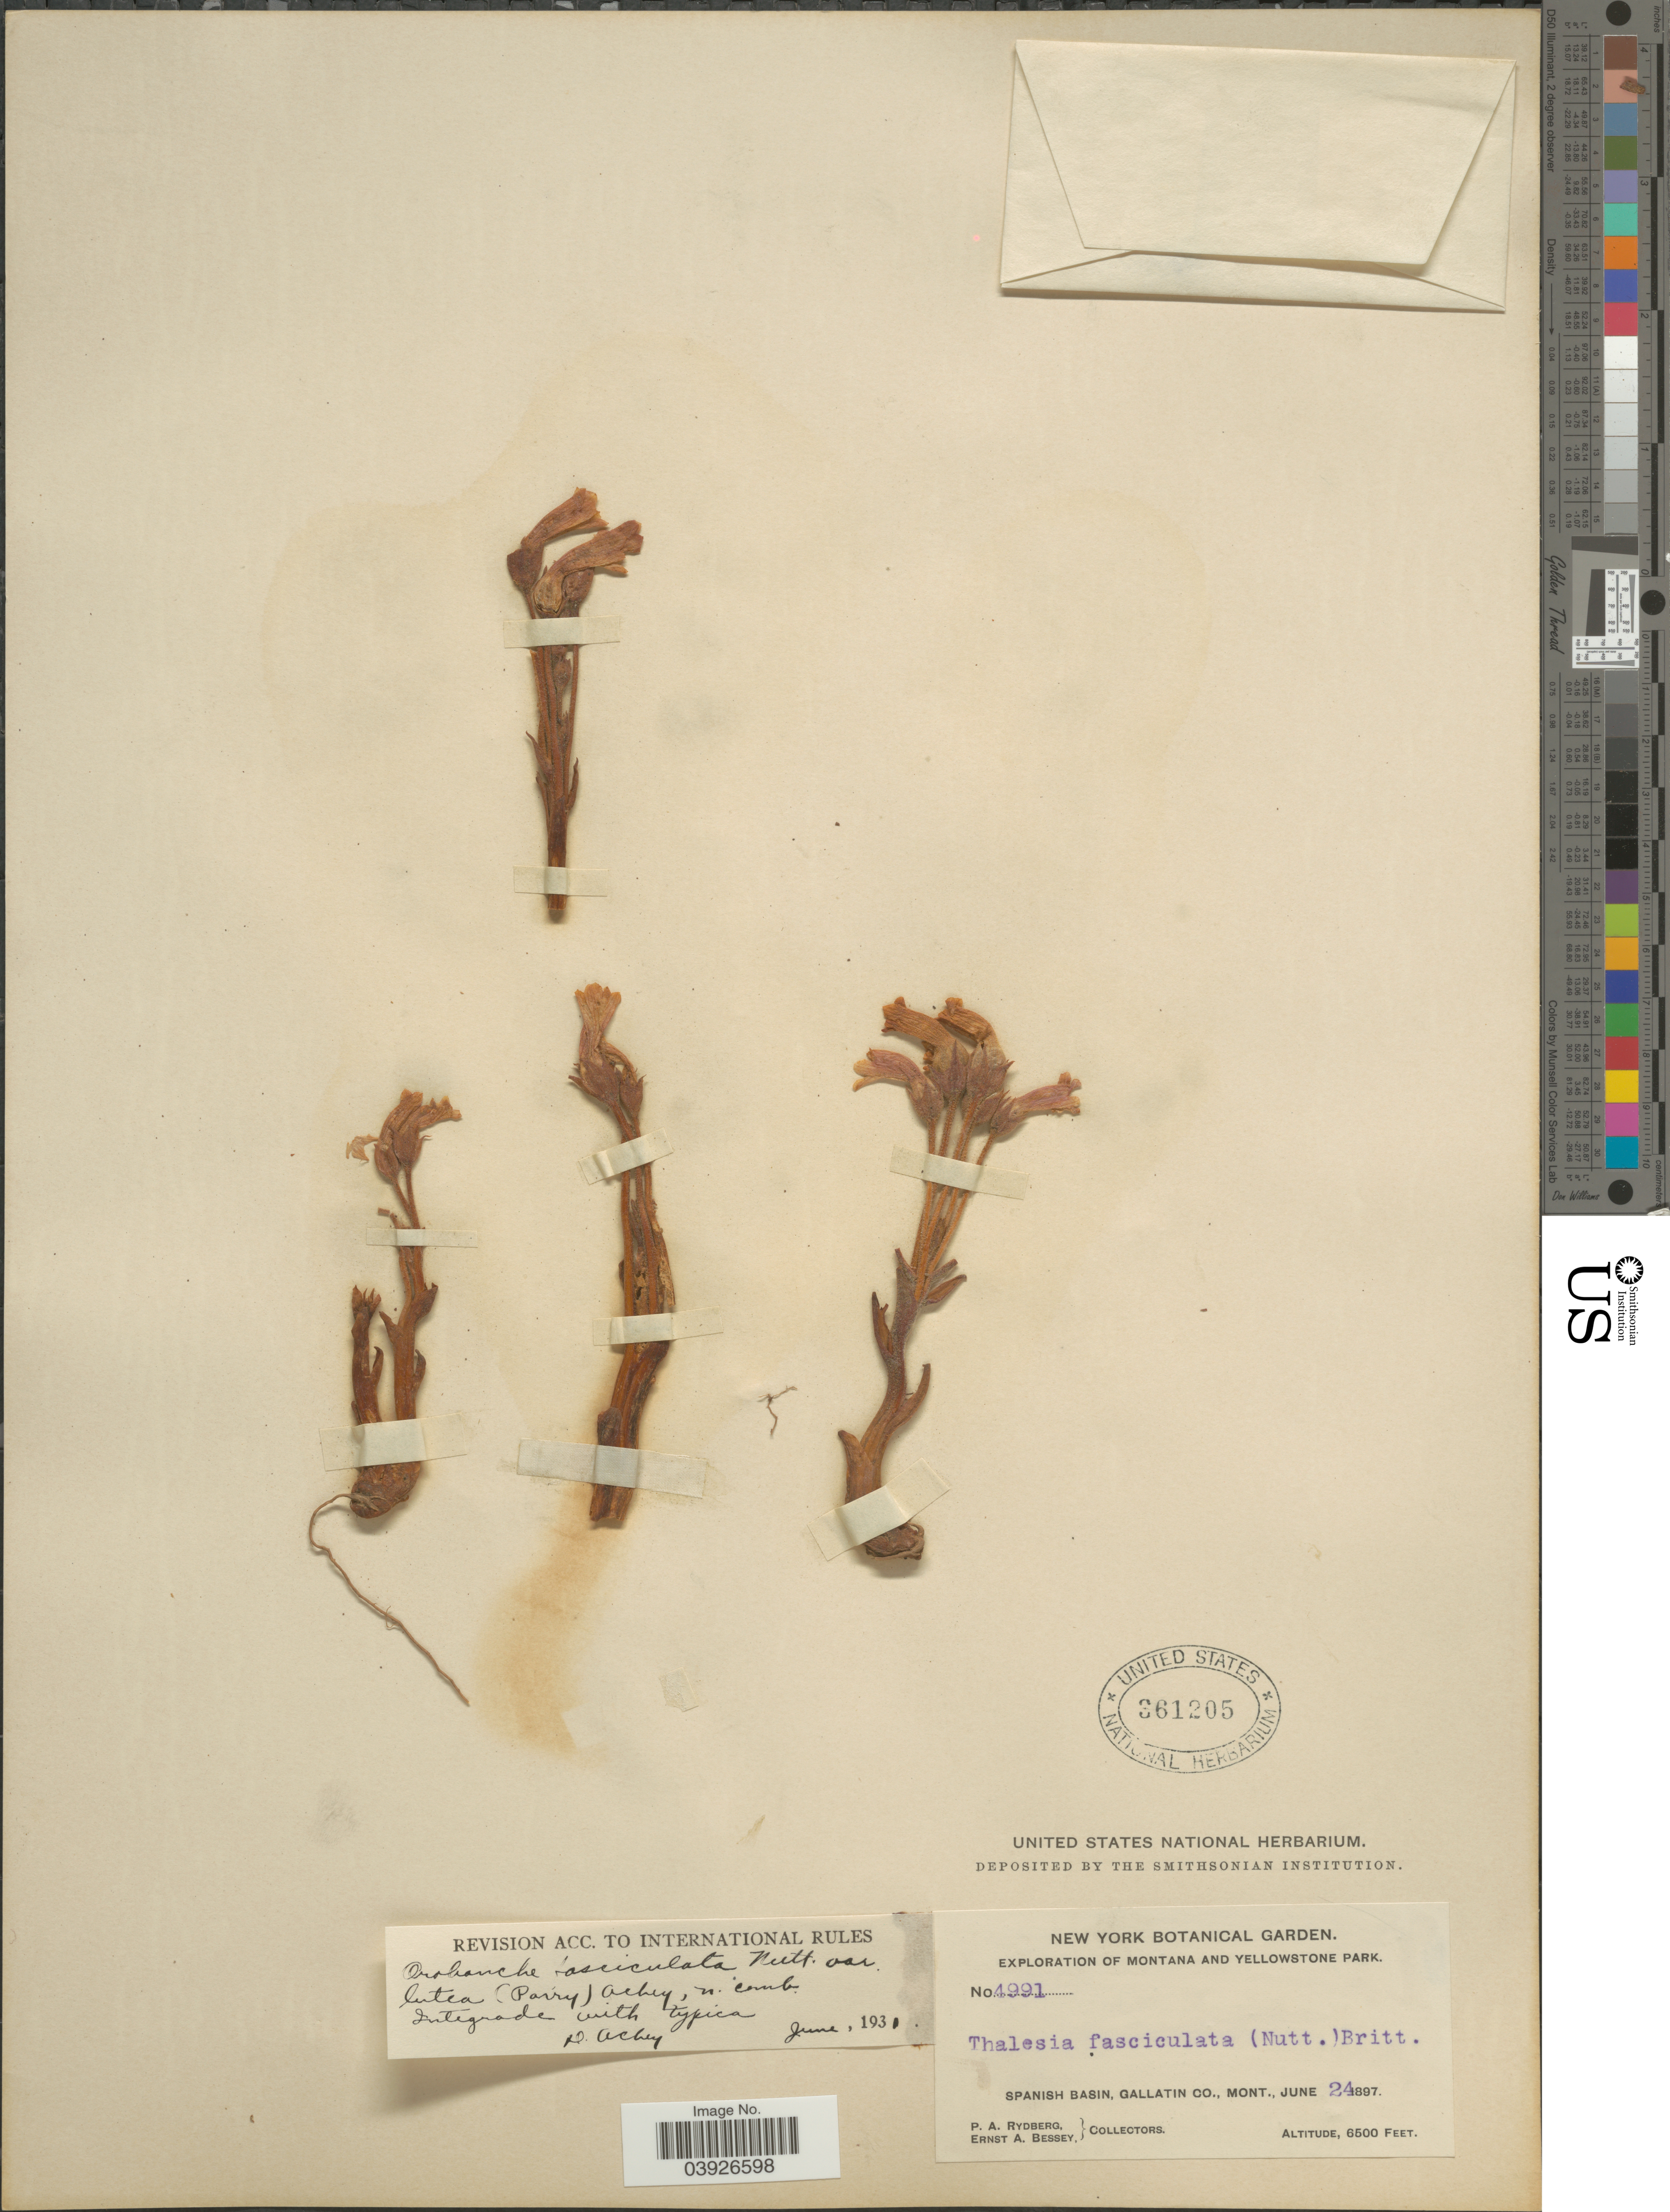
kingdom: Plantae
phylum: Tracheophyta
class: Magnoliopsida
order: Lamiales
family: Orobanchaceae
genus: Aphyllon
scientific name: Aphyllon fasciculatum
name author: (Nutt.) Torr. & A. Gray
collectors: P. A. Rydberg & E. A. Bessey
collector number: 4991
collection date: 1897-06-24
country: United States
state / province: Montana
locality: Yellowstone Park. Spanish Basin, Gallatin Co.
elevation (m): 1981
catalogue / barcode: US 361205